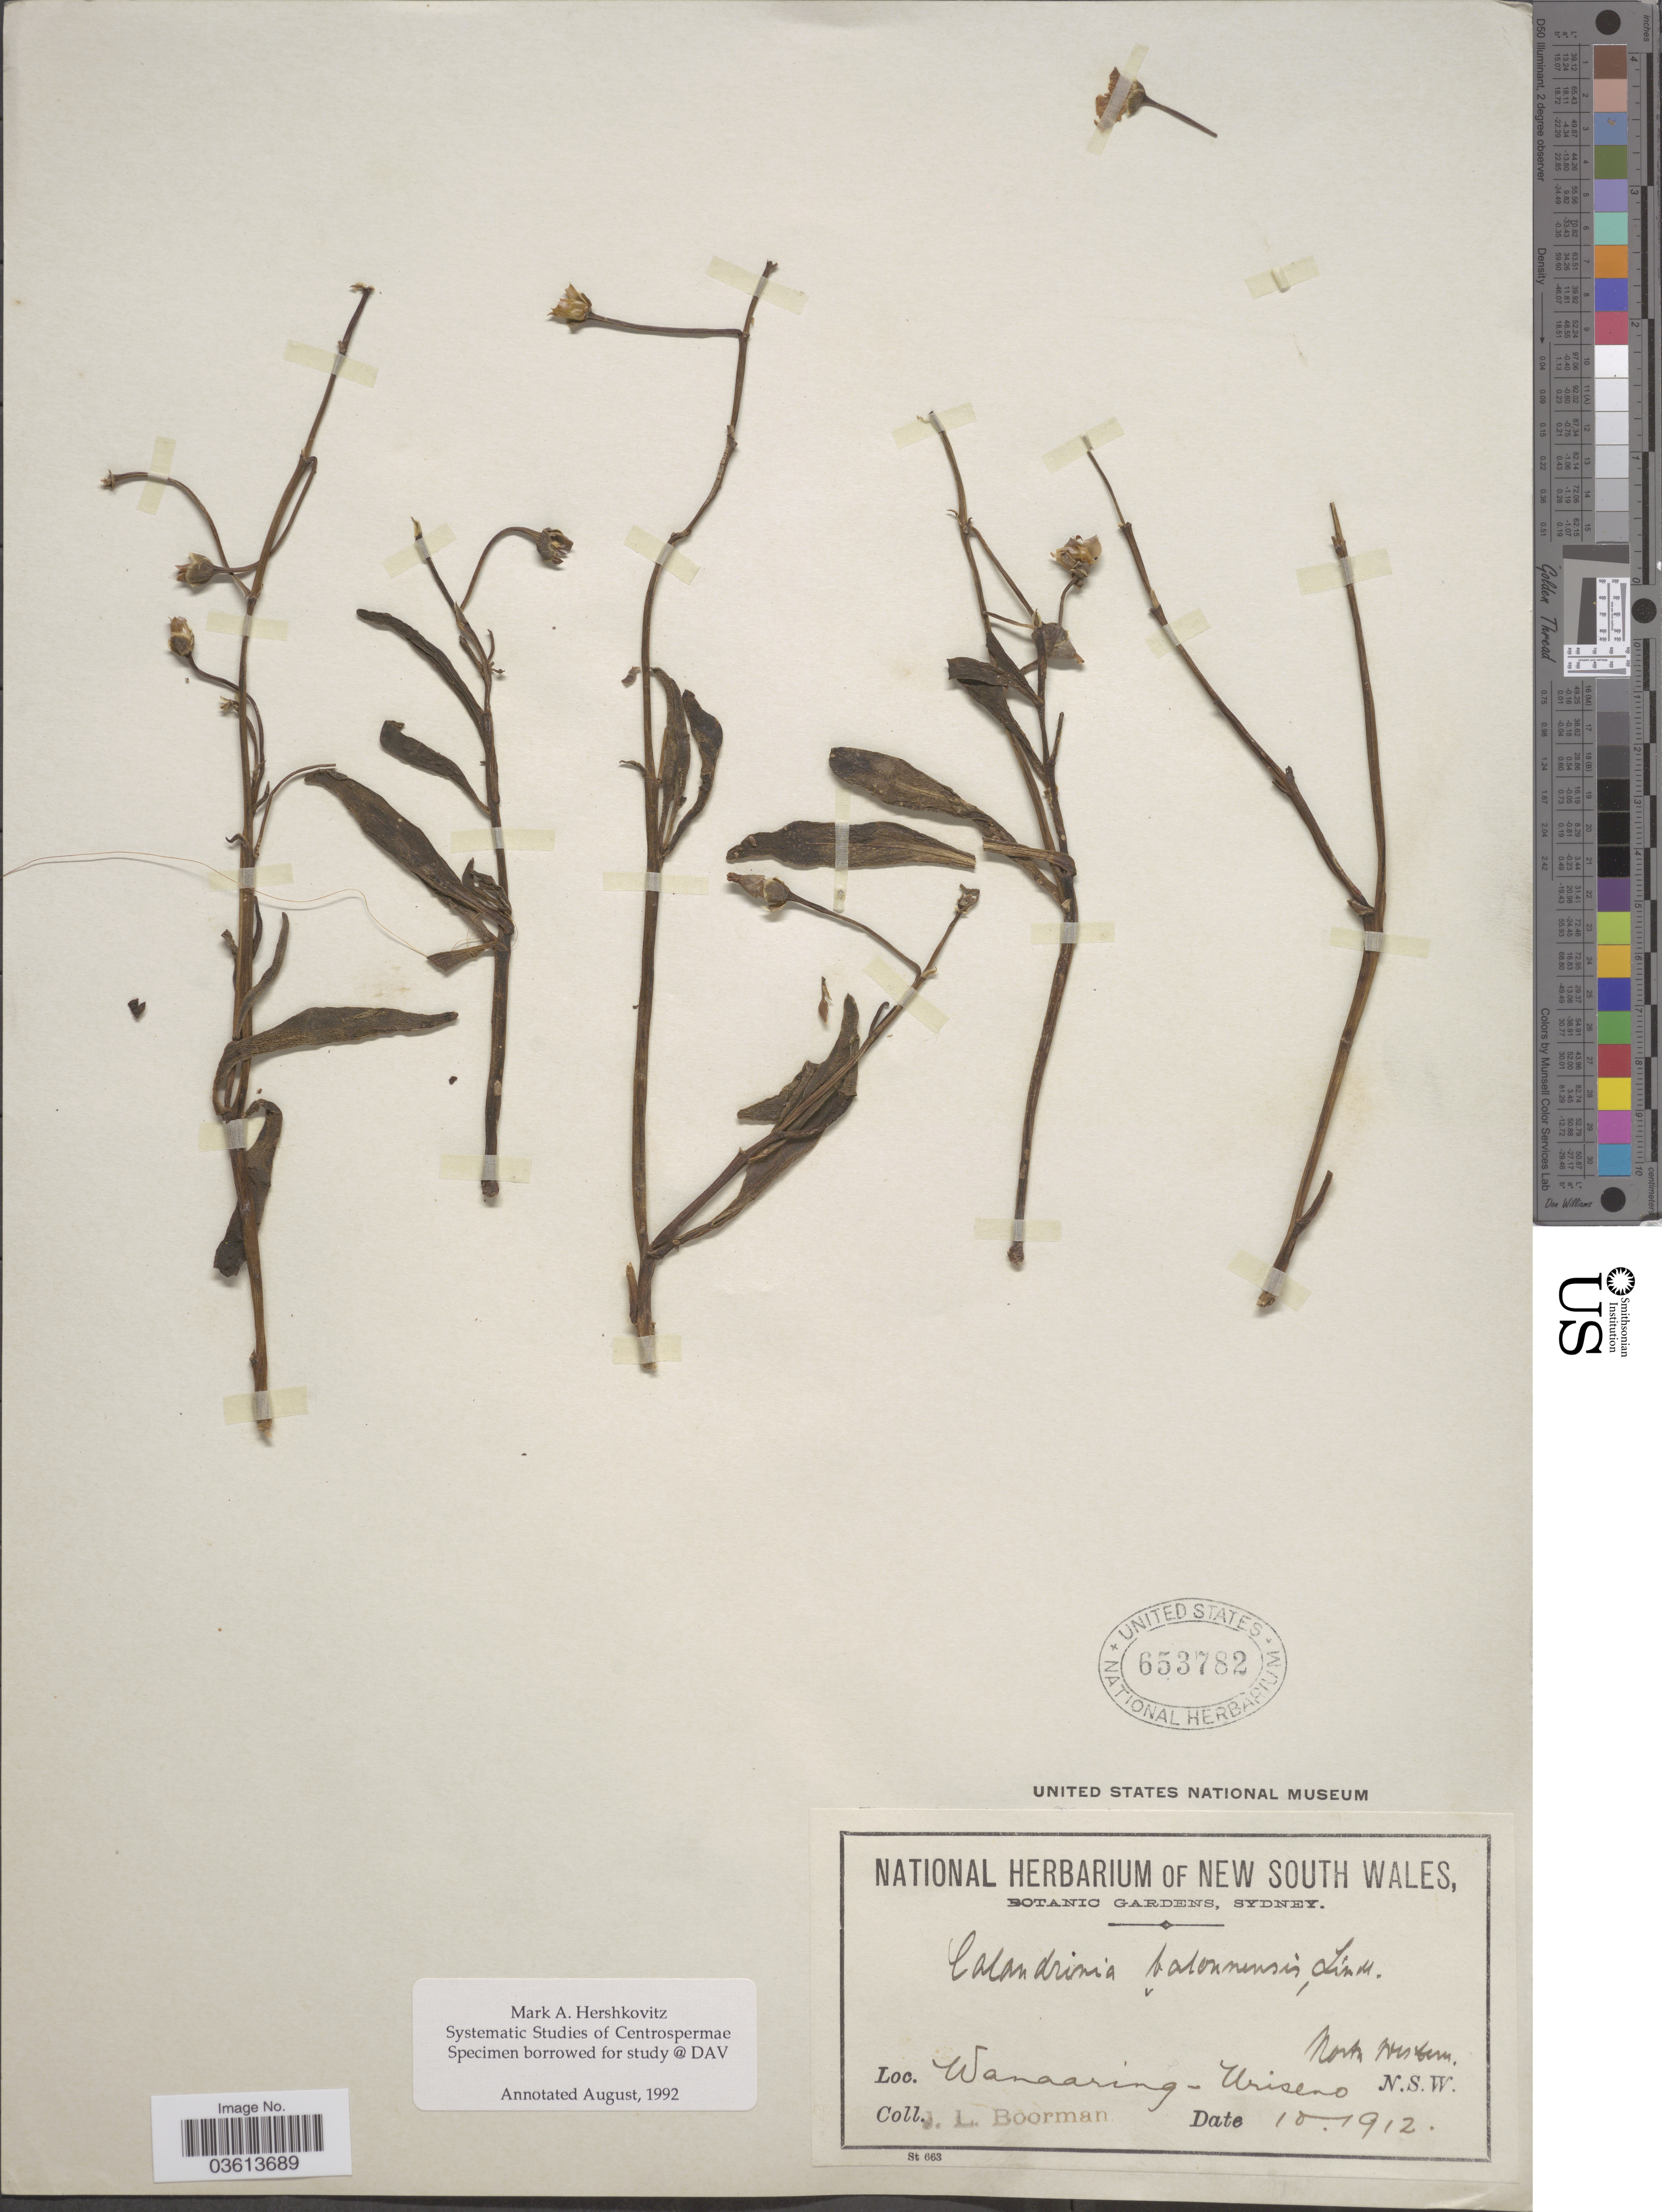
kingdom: Plantae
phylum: Tracheophyta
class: Magnoliopsida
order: Caryophyllales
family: Montiaceae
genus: Parakeelya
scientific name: Parakeelya balonensis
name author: (Lindl.) Hershk.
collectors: J. Boorman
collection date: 1912-10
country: Australia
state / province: New South Wales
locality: North Western. Wanaaring-Uriseno.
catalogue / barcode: US 653782